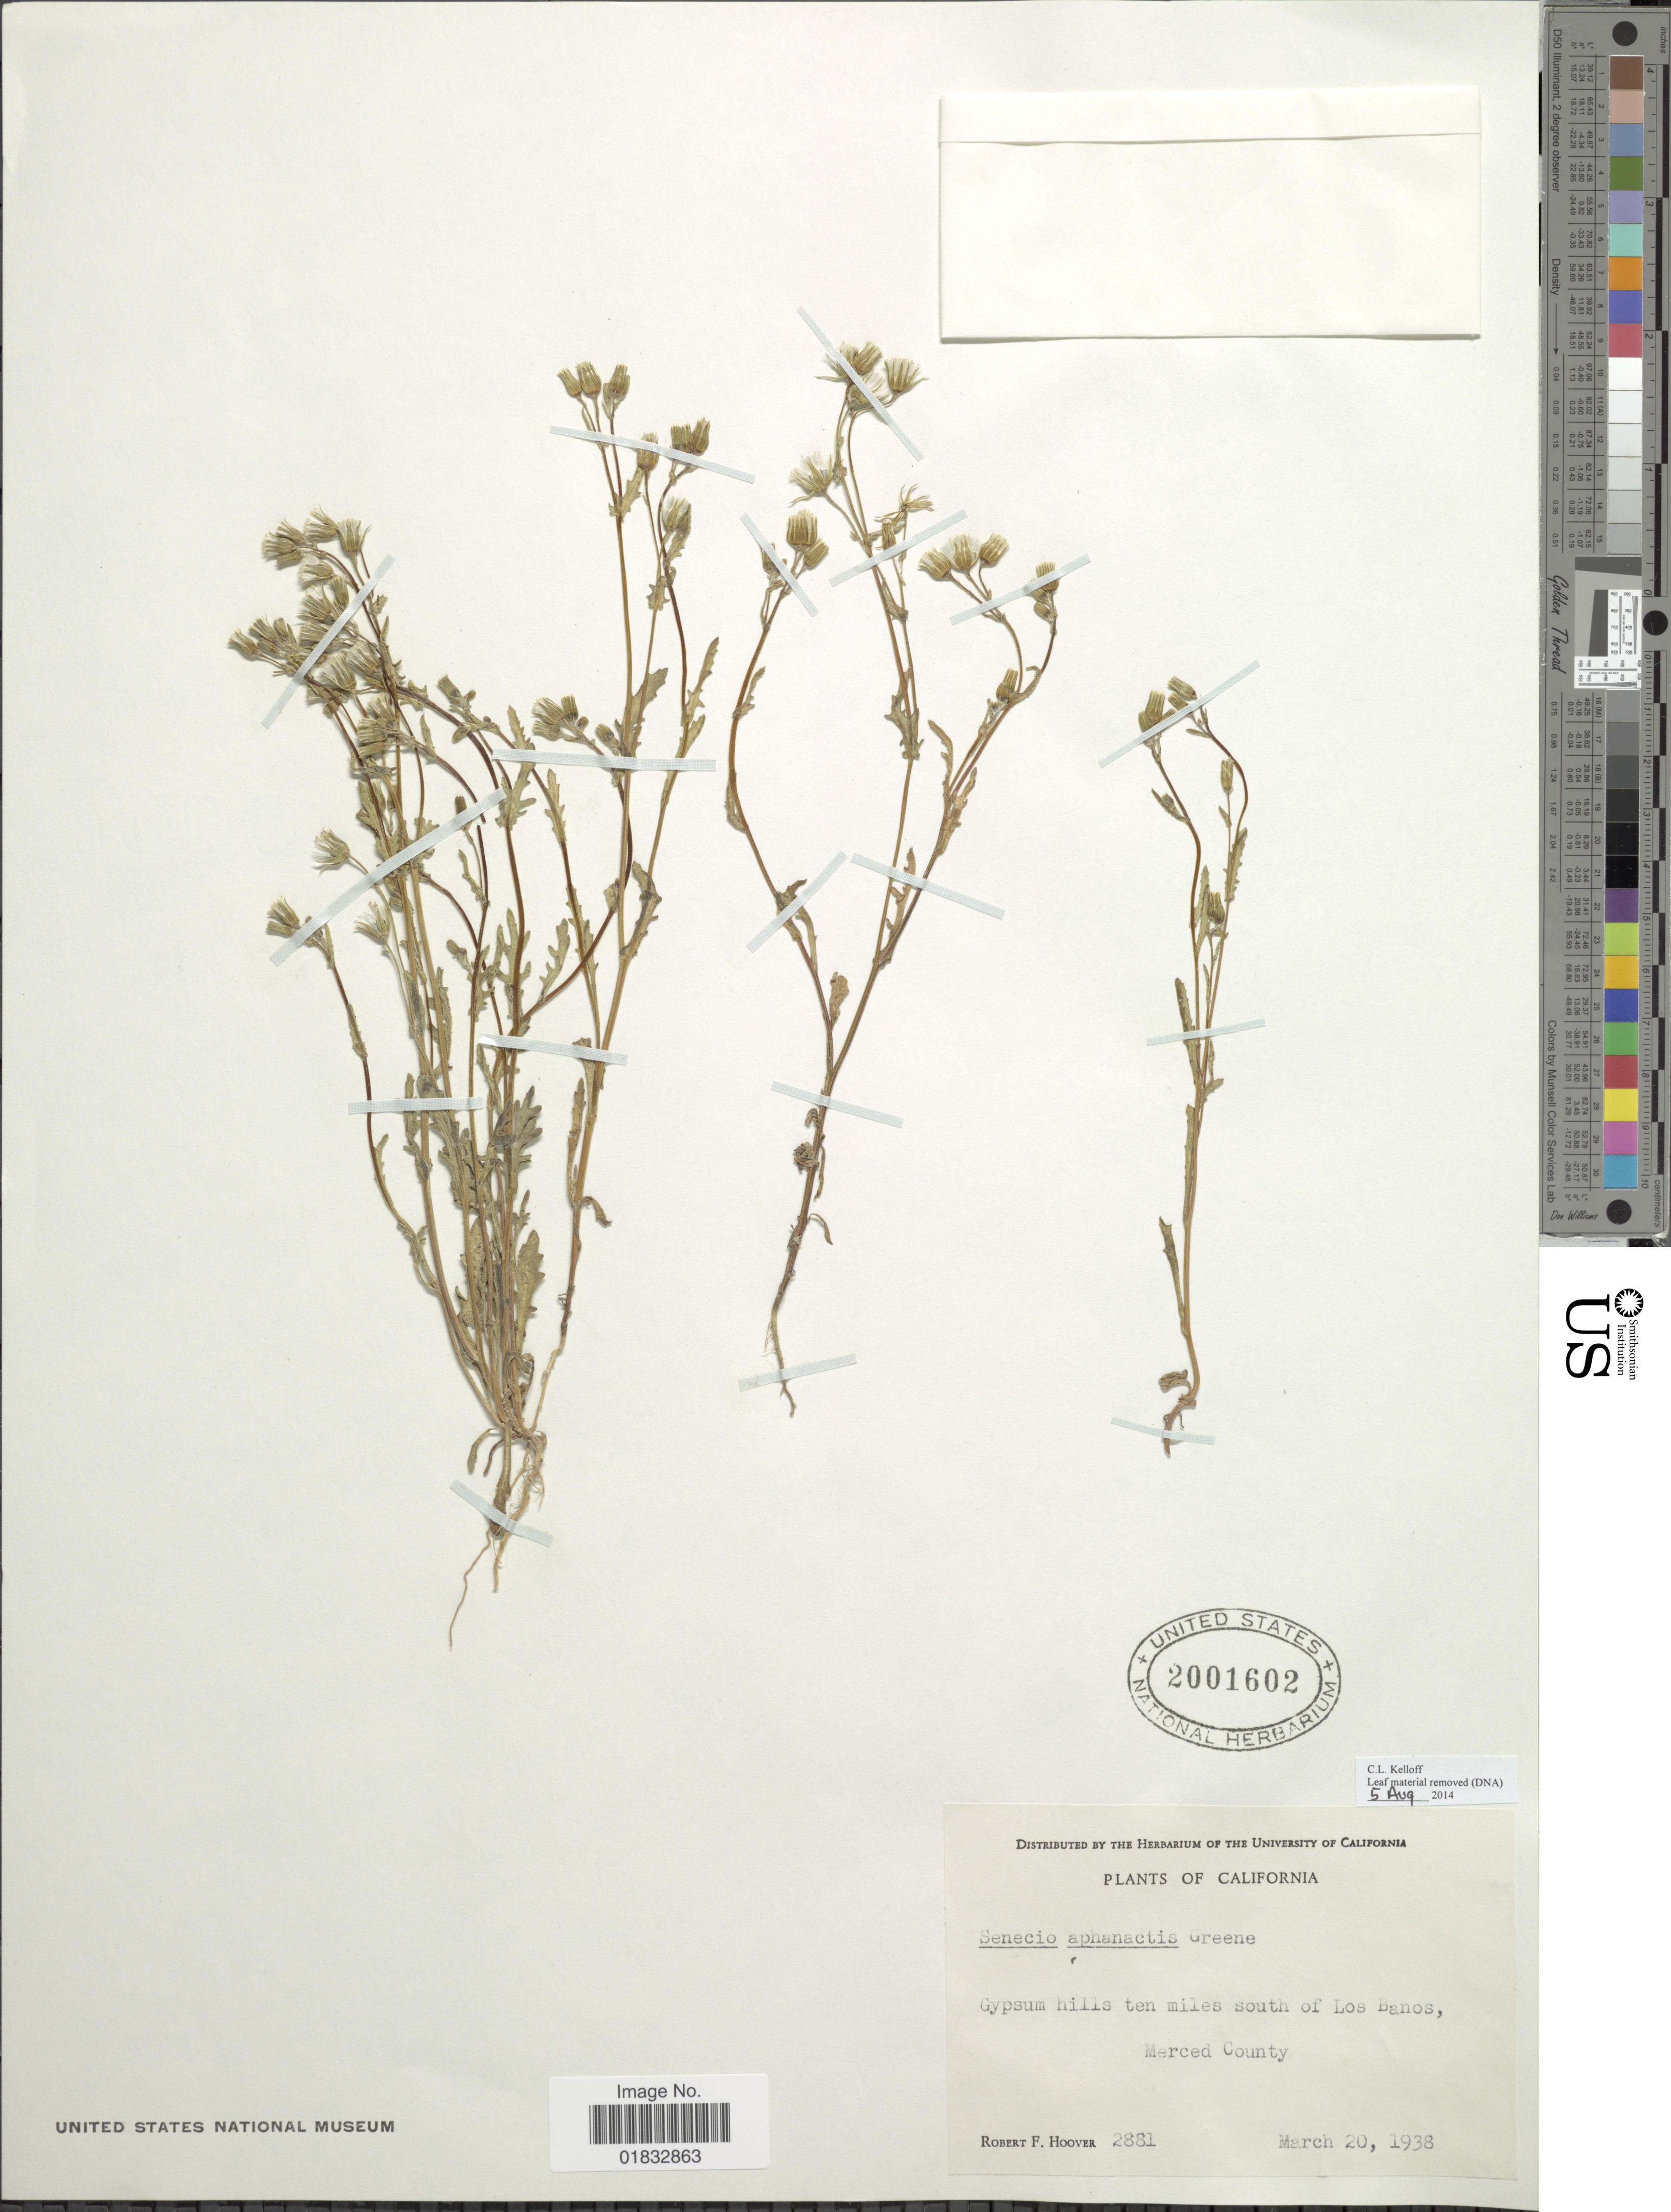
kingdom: Plantae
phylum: Tracheophyta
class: Magnoliopsida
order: Asterales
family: Asteraceae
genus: Senecio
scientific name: Senecio aphanactis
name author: Greene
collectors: R. F. Hoover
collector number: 2881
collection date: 1938-03-20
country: United States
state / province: California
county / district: Merced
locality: Gypsum hills ten miles south of Los Banos, Merced County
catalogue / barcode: US 2001602